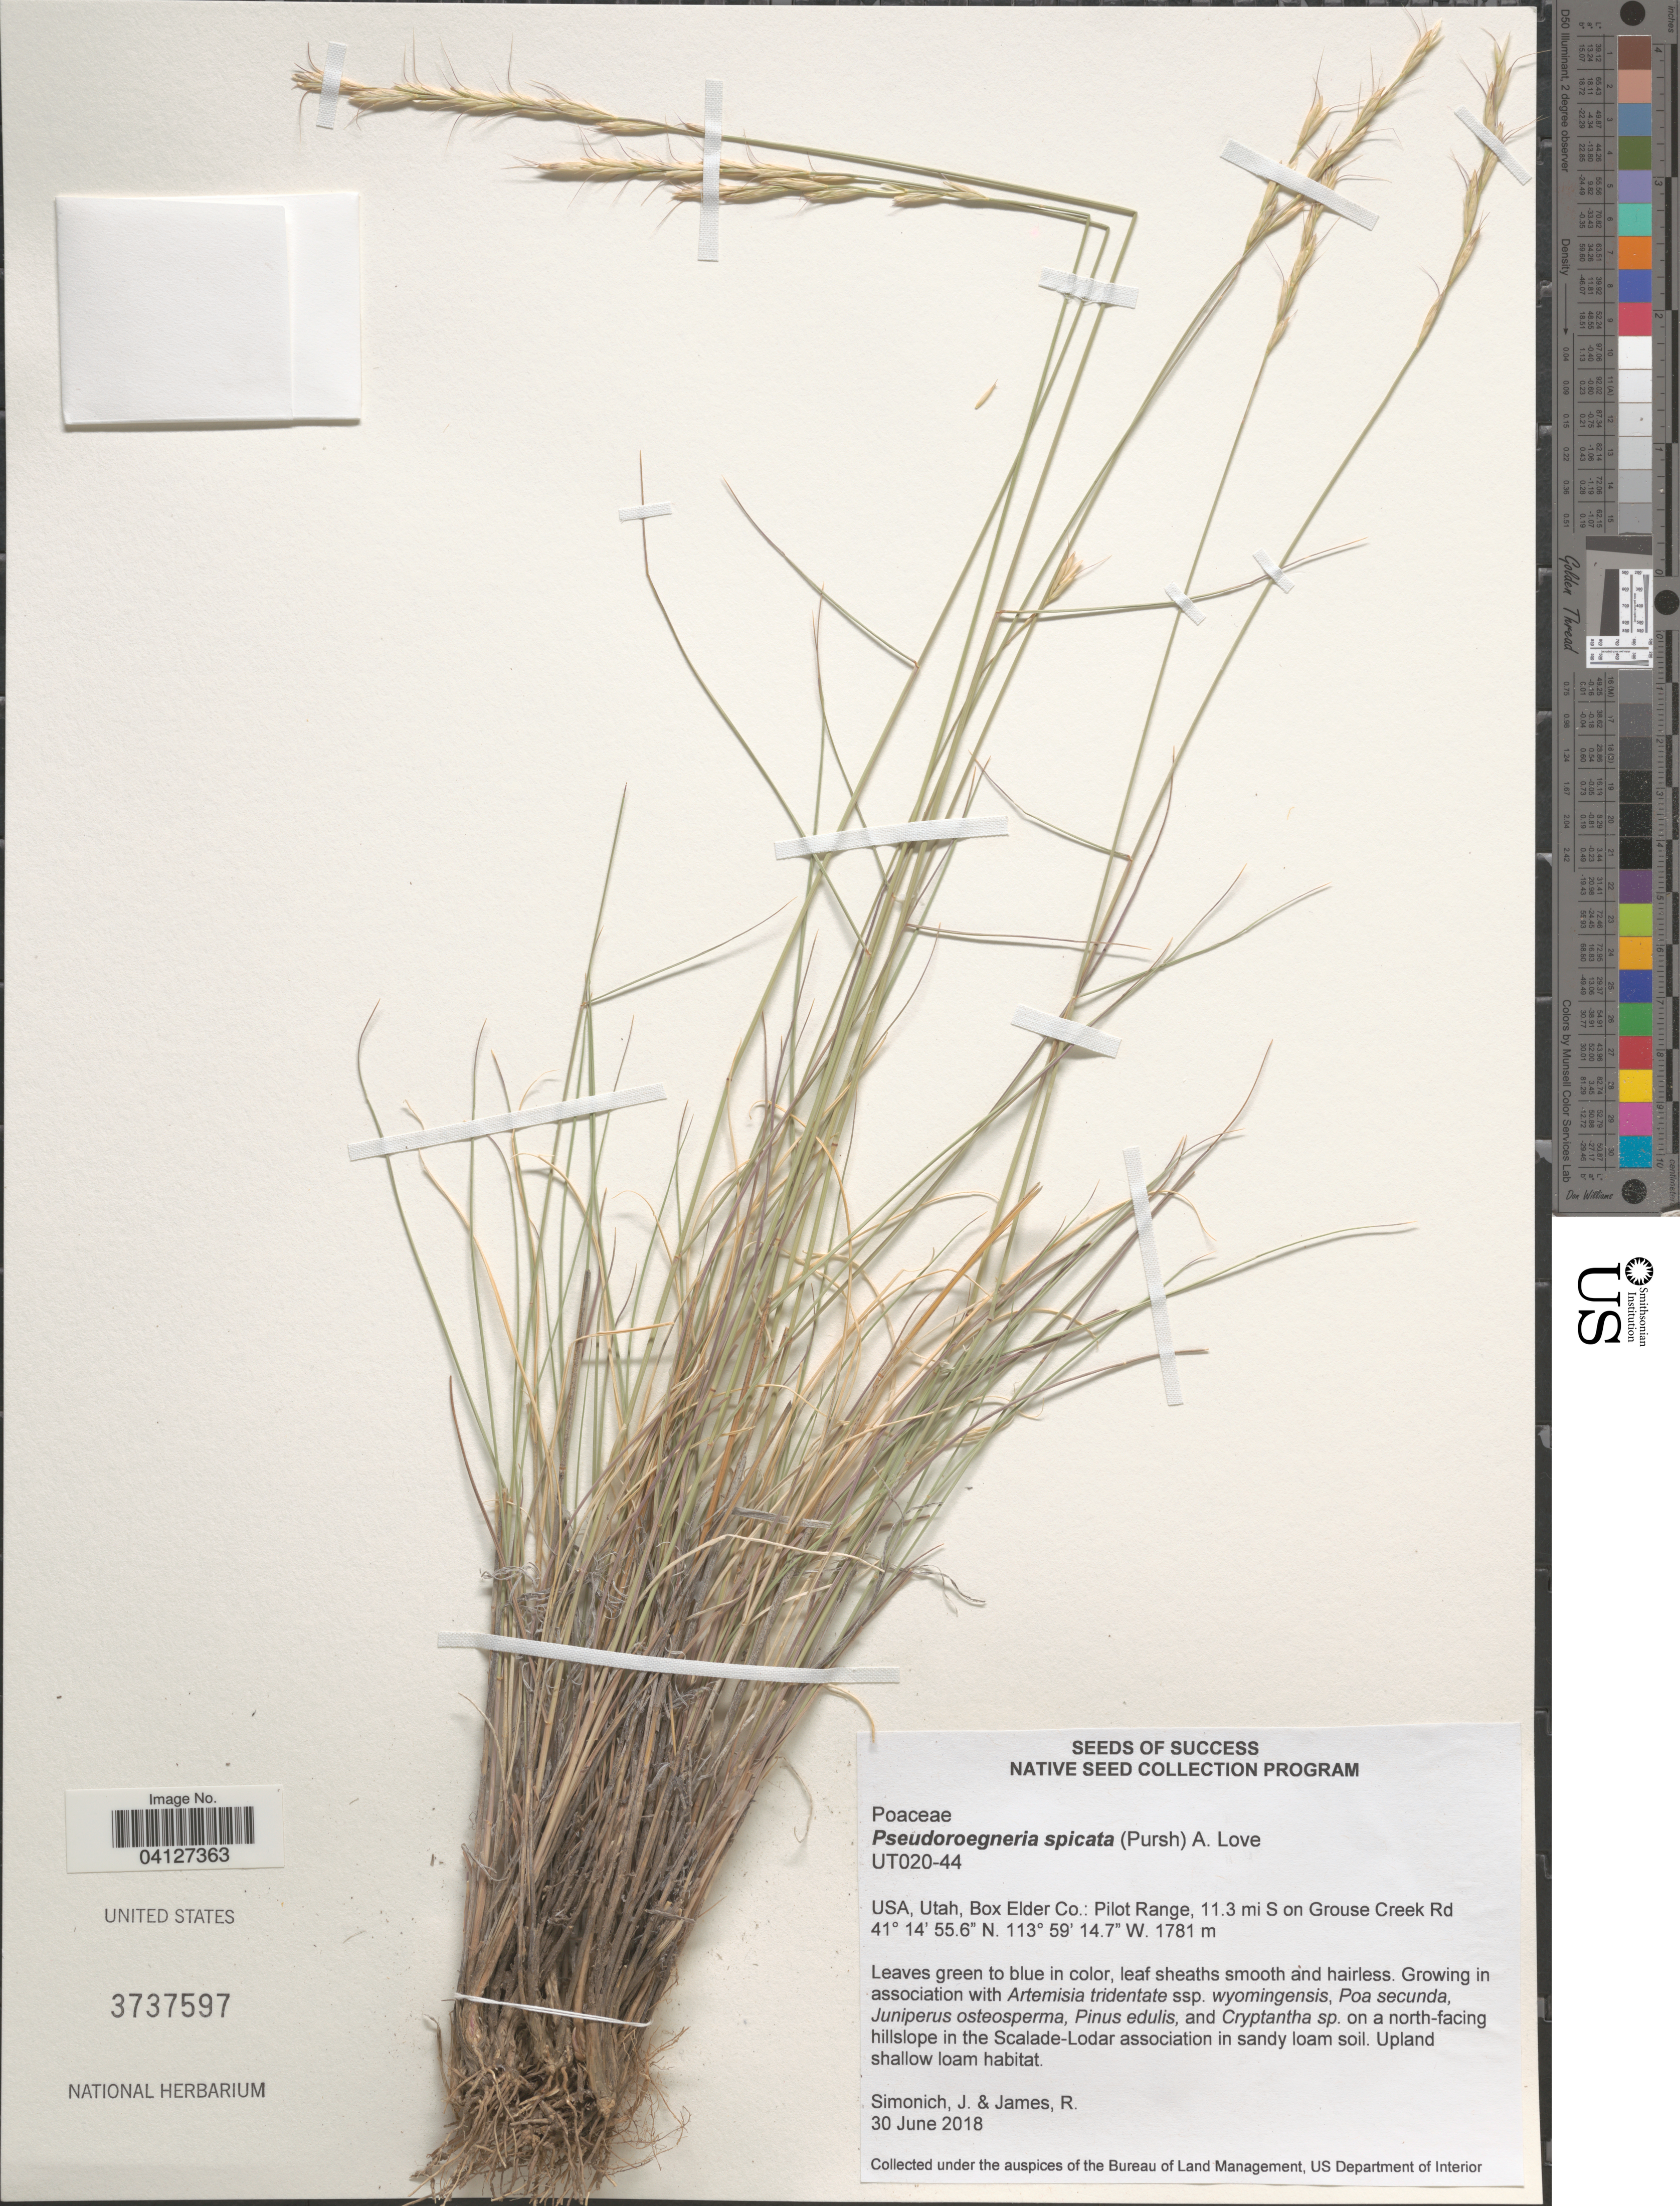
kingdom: Plantae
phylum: Tracheophyta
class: Liliopsida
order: Poales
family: Poaceae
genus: Pseudoroegneria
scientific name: Pseudoroegneria spicata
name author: (Pursh) Á. Löve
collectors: J. Simonich & R. James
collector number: UT020-44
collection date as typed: Transcribed d/m/y: 30/6/2018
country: United States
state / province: Utah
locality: Box Elder Co.: Pilot Range, 11.3 mi S on Grouse Creek Rd.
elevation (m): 1781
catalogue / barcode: US 3737597